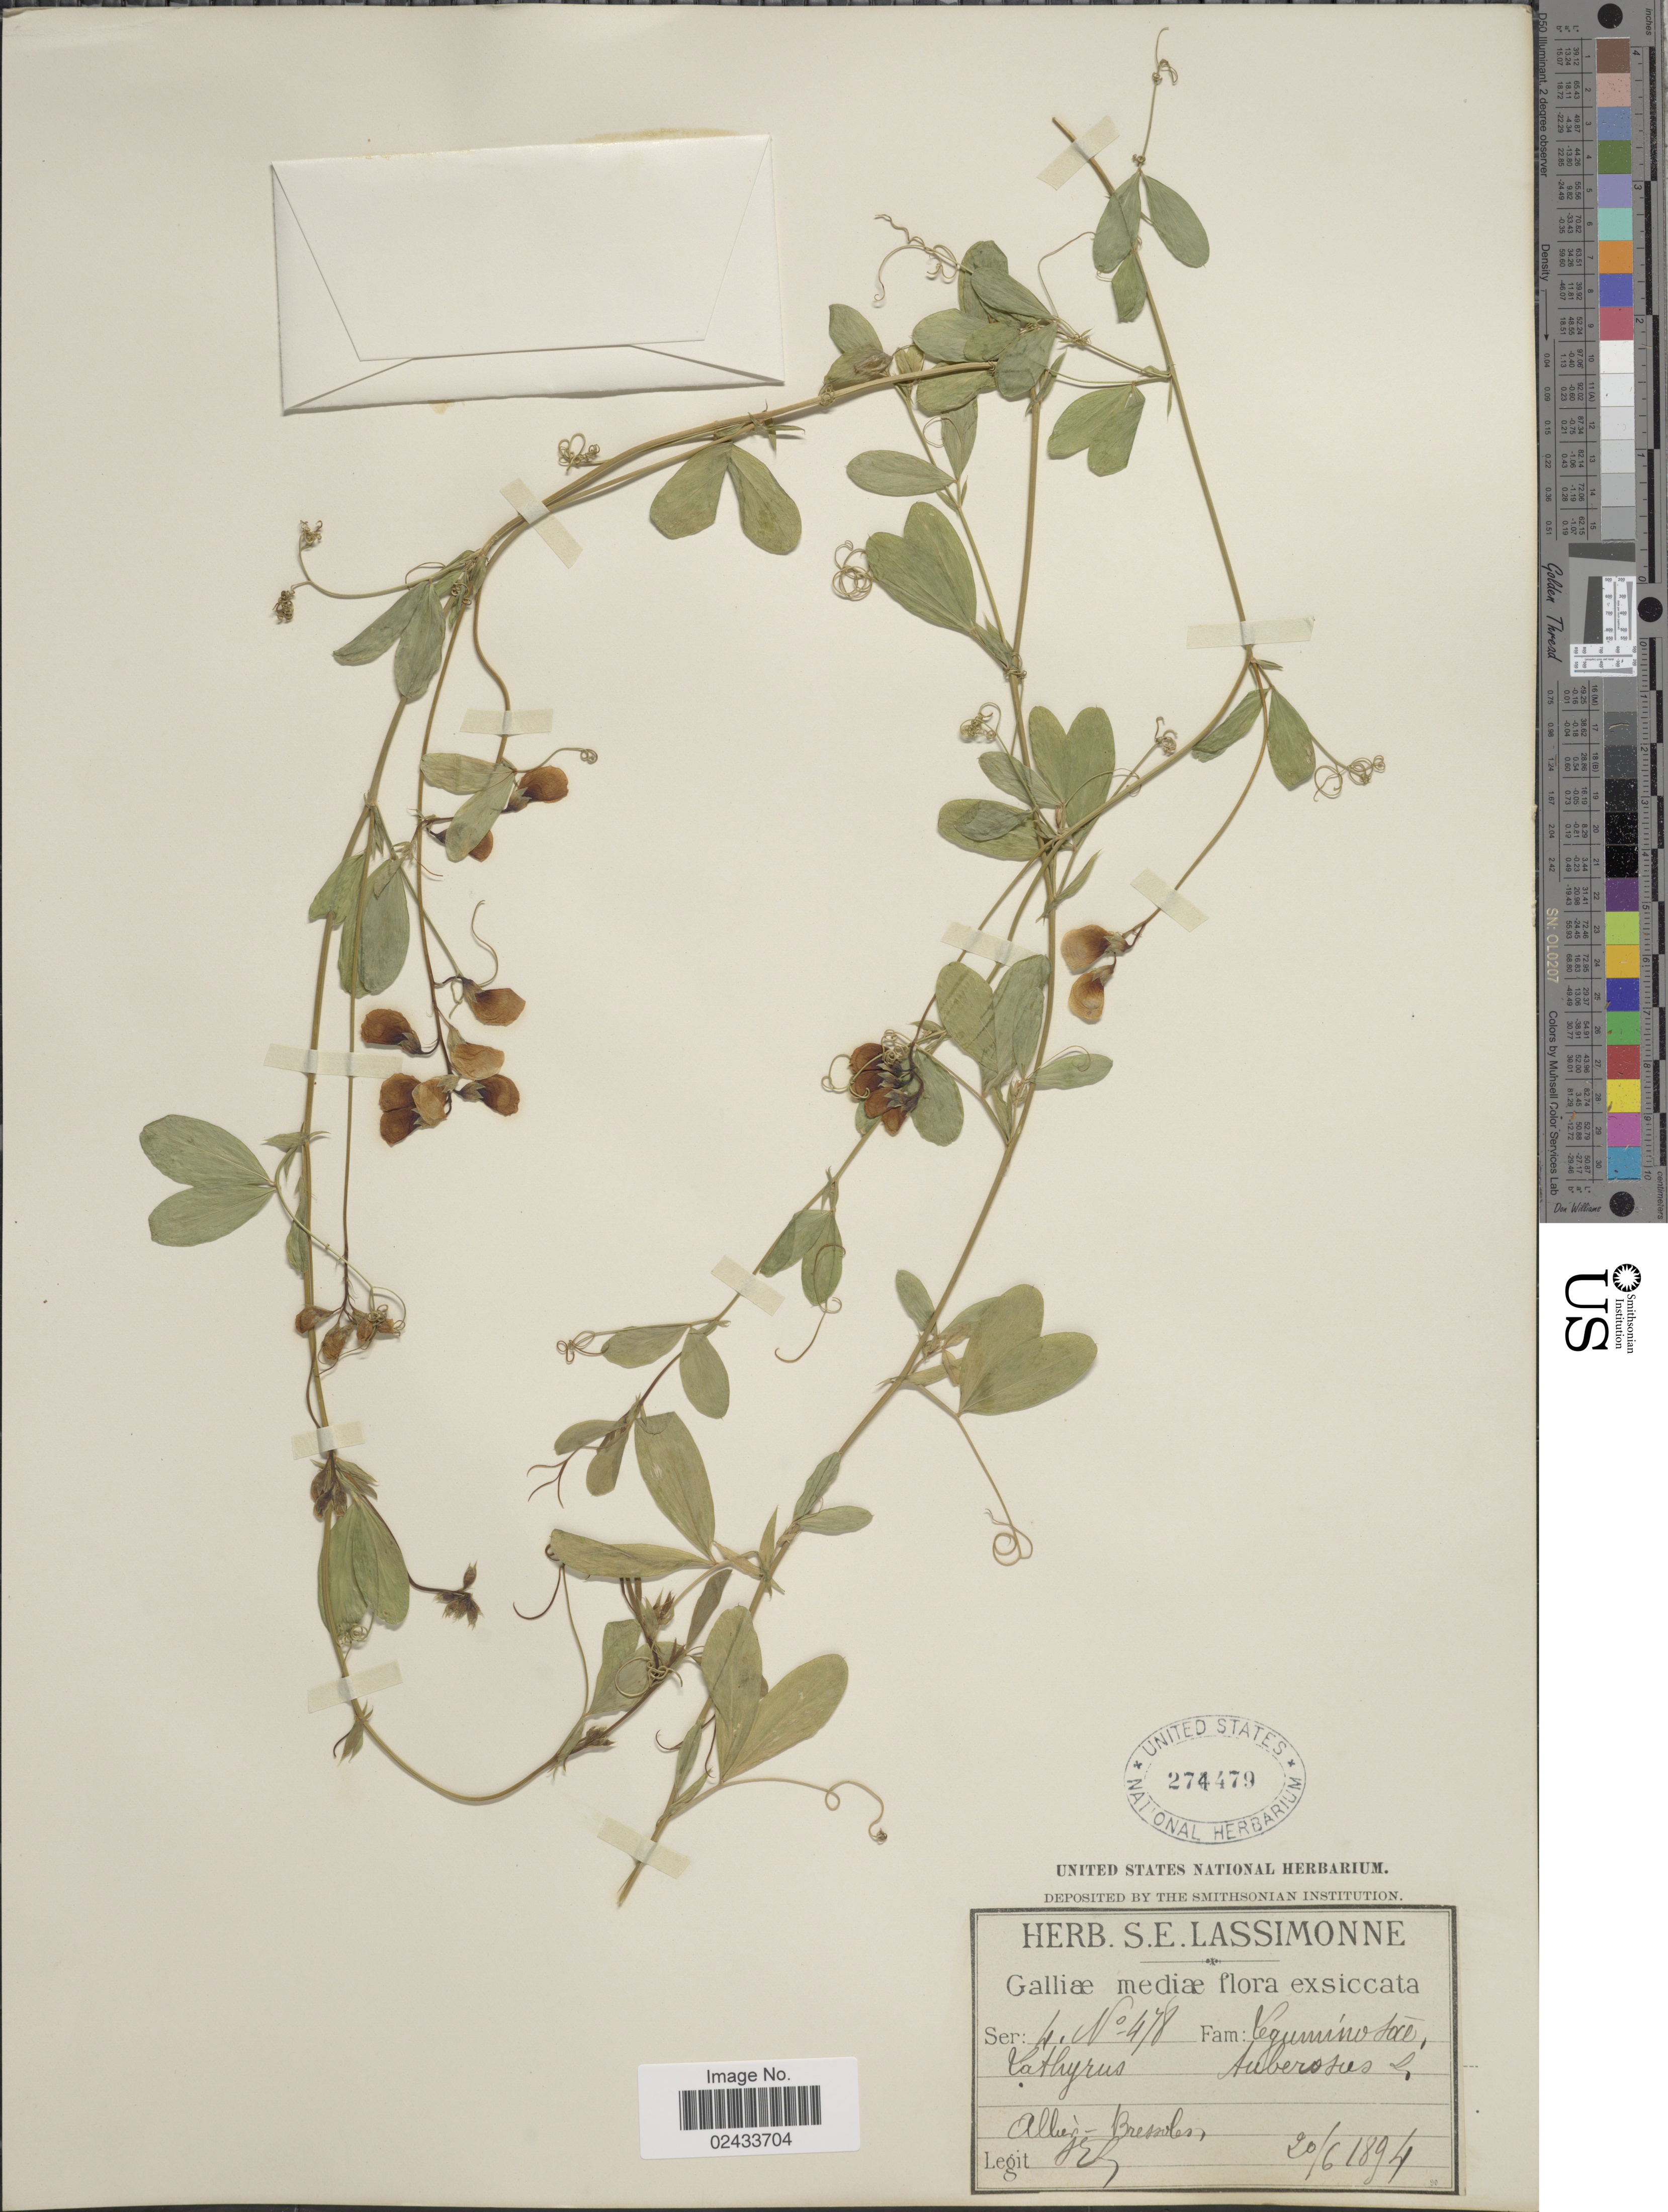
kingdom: Plantae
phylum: Tracheophyta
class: Magnoliopsida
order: Fabales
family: Fabaceae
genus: Lathyrus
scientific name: Lathyrus tuberosus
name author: L.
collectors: S. Lassimonne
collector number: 478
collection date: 1894-06-20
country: France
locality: Galliae, Allier-Bressoles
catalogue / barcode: US 274479